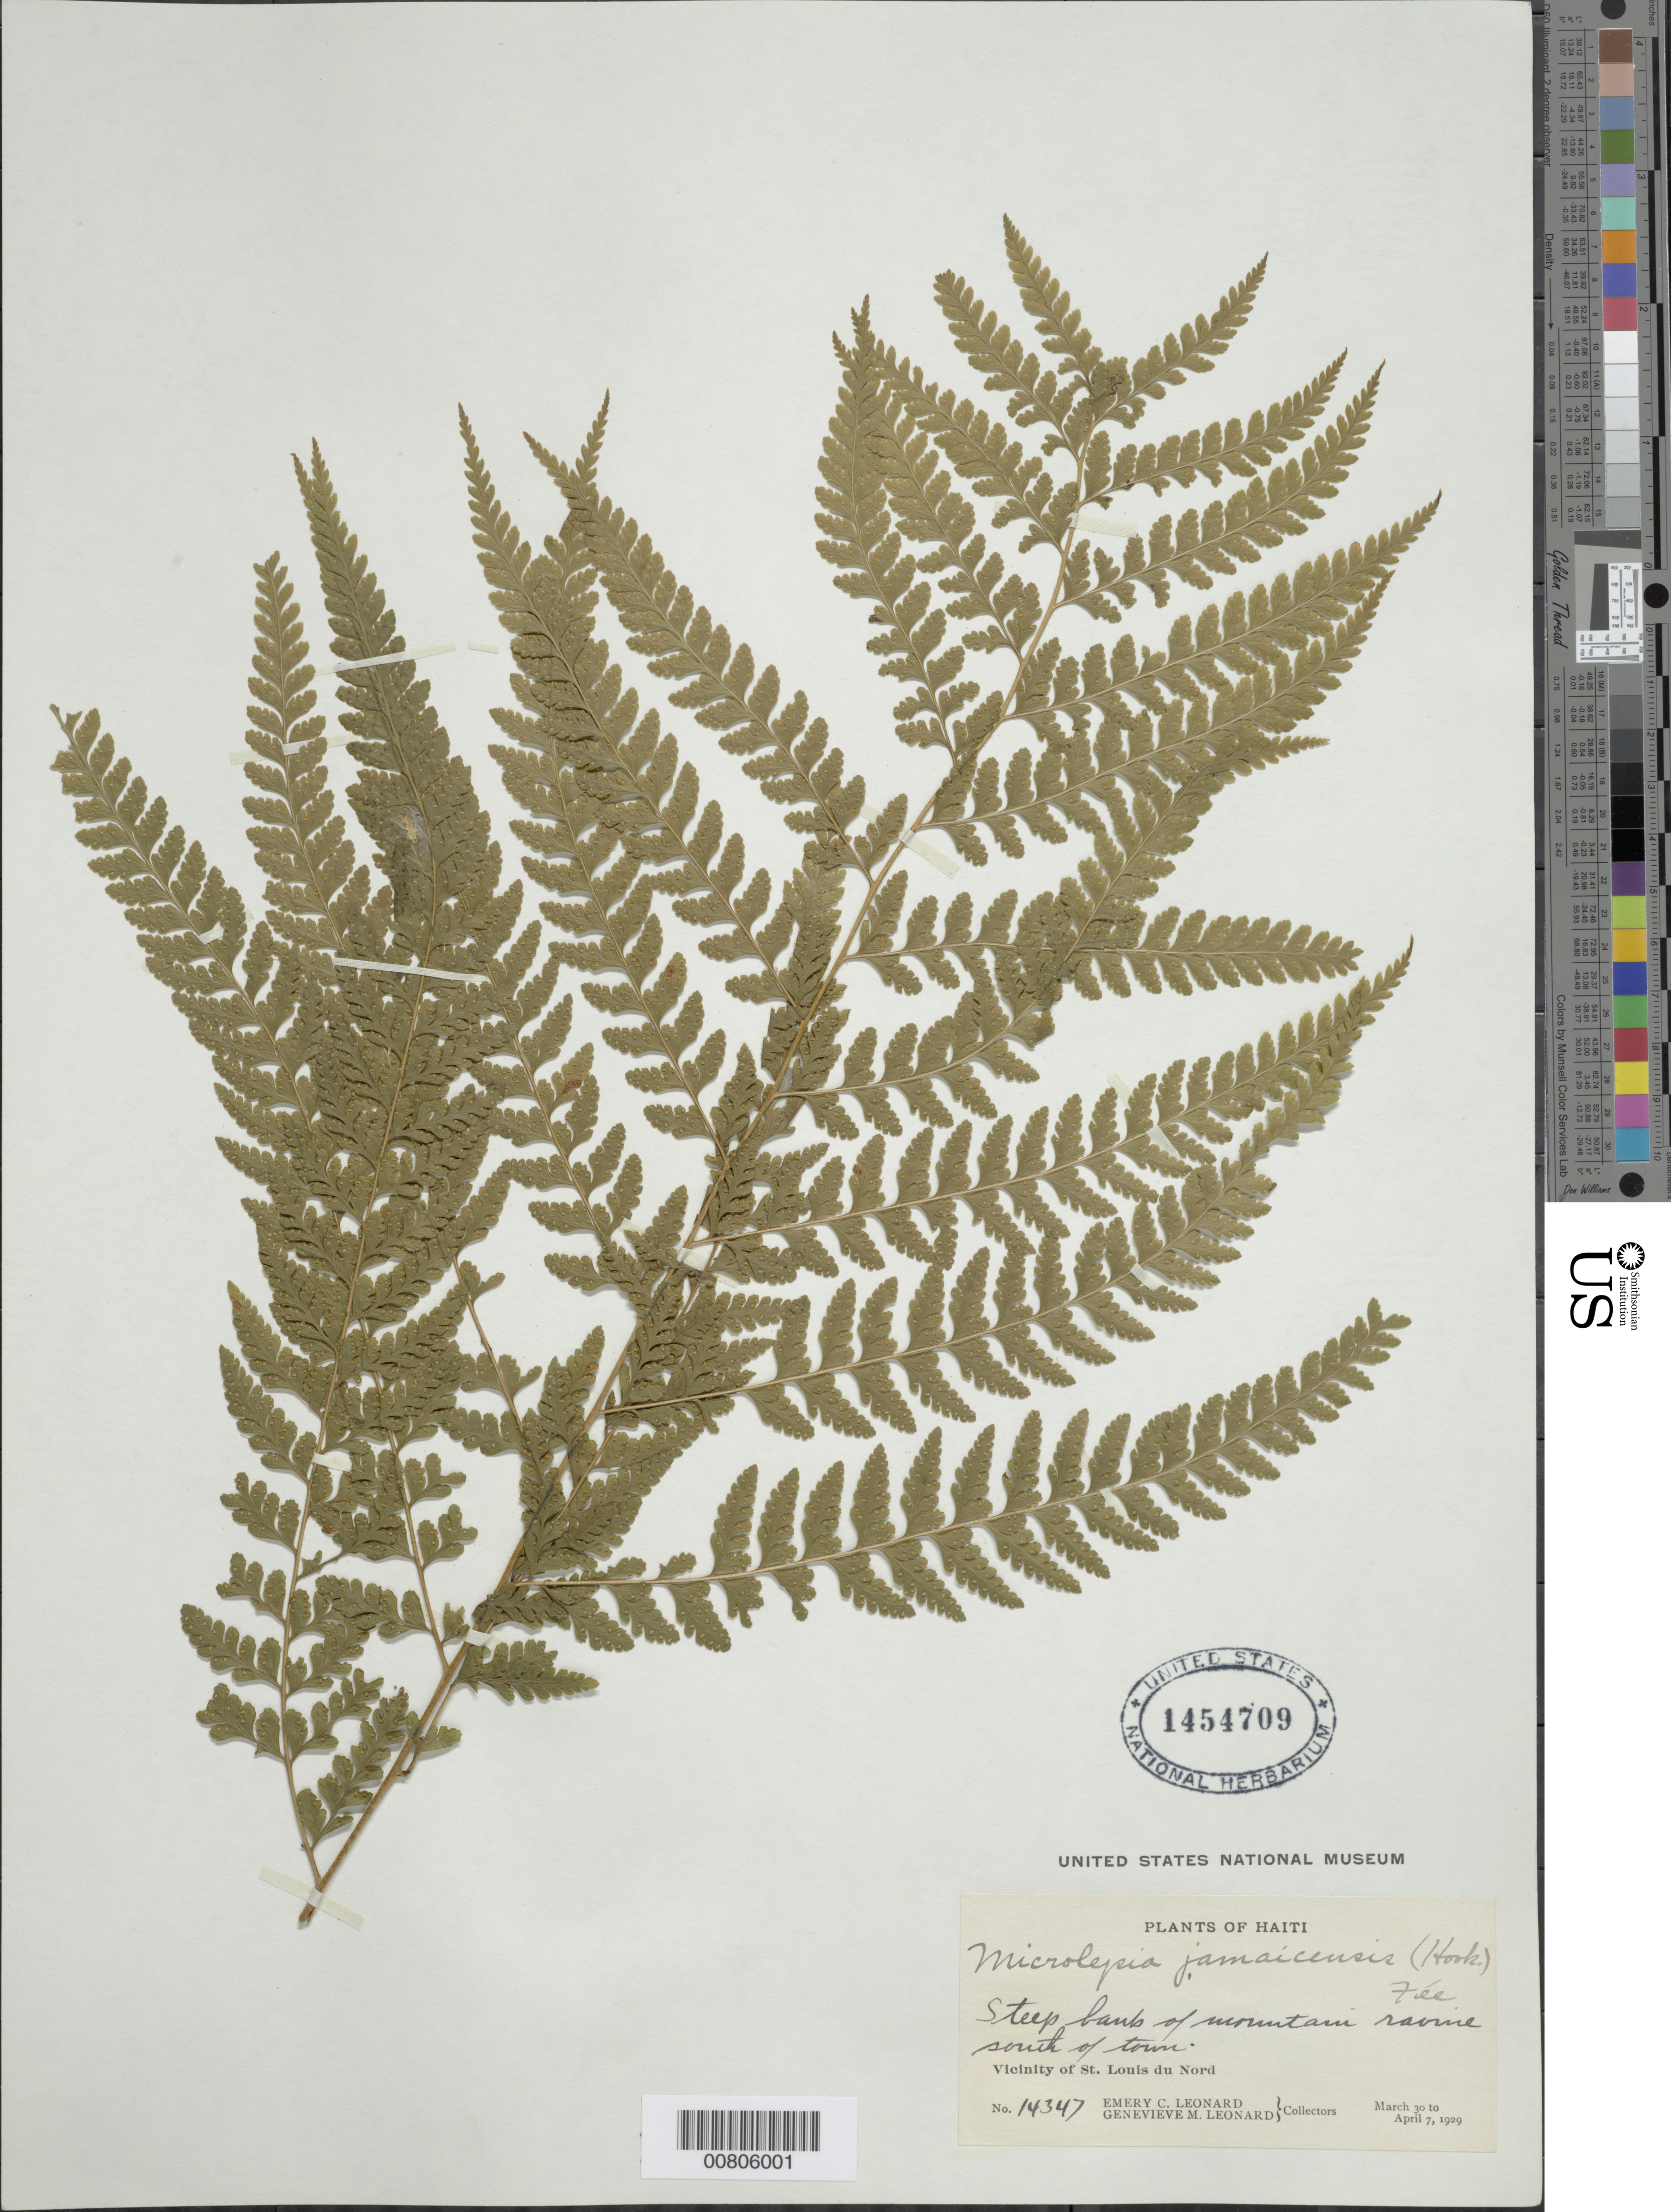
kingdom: Plantae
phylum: Tracheophyta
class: Polypodiopsida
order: Polypodiales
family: Dennstaedtiaceae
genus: Microlepia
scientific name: Microlepia jamaicensis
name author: (Hook.) Fée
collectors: E. C. Leonard & G. M. Leonard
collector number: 14347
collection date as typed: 30 Mar 1929 to 07 Apr 1929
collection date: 1929-03-30/1929-04-07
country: Haiti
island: Hispaniola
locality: St. Louis du Nord, S of town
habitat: Steep bank of mountain ravine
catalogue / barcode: US 1454709